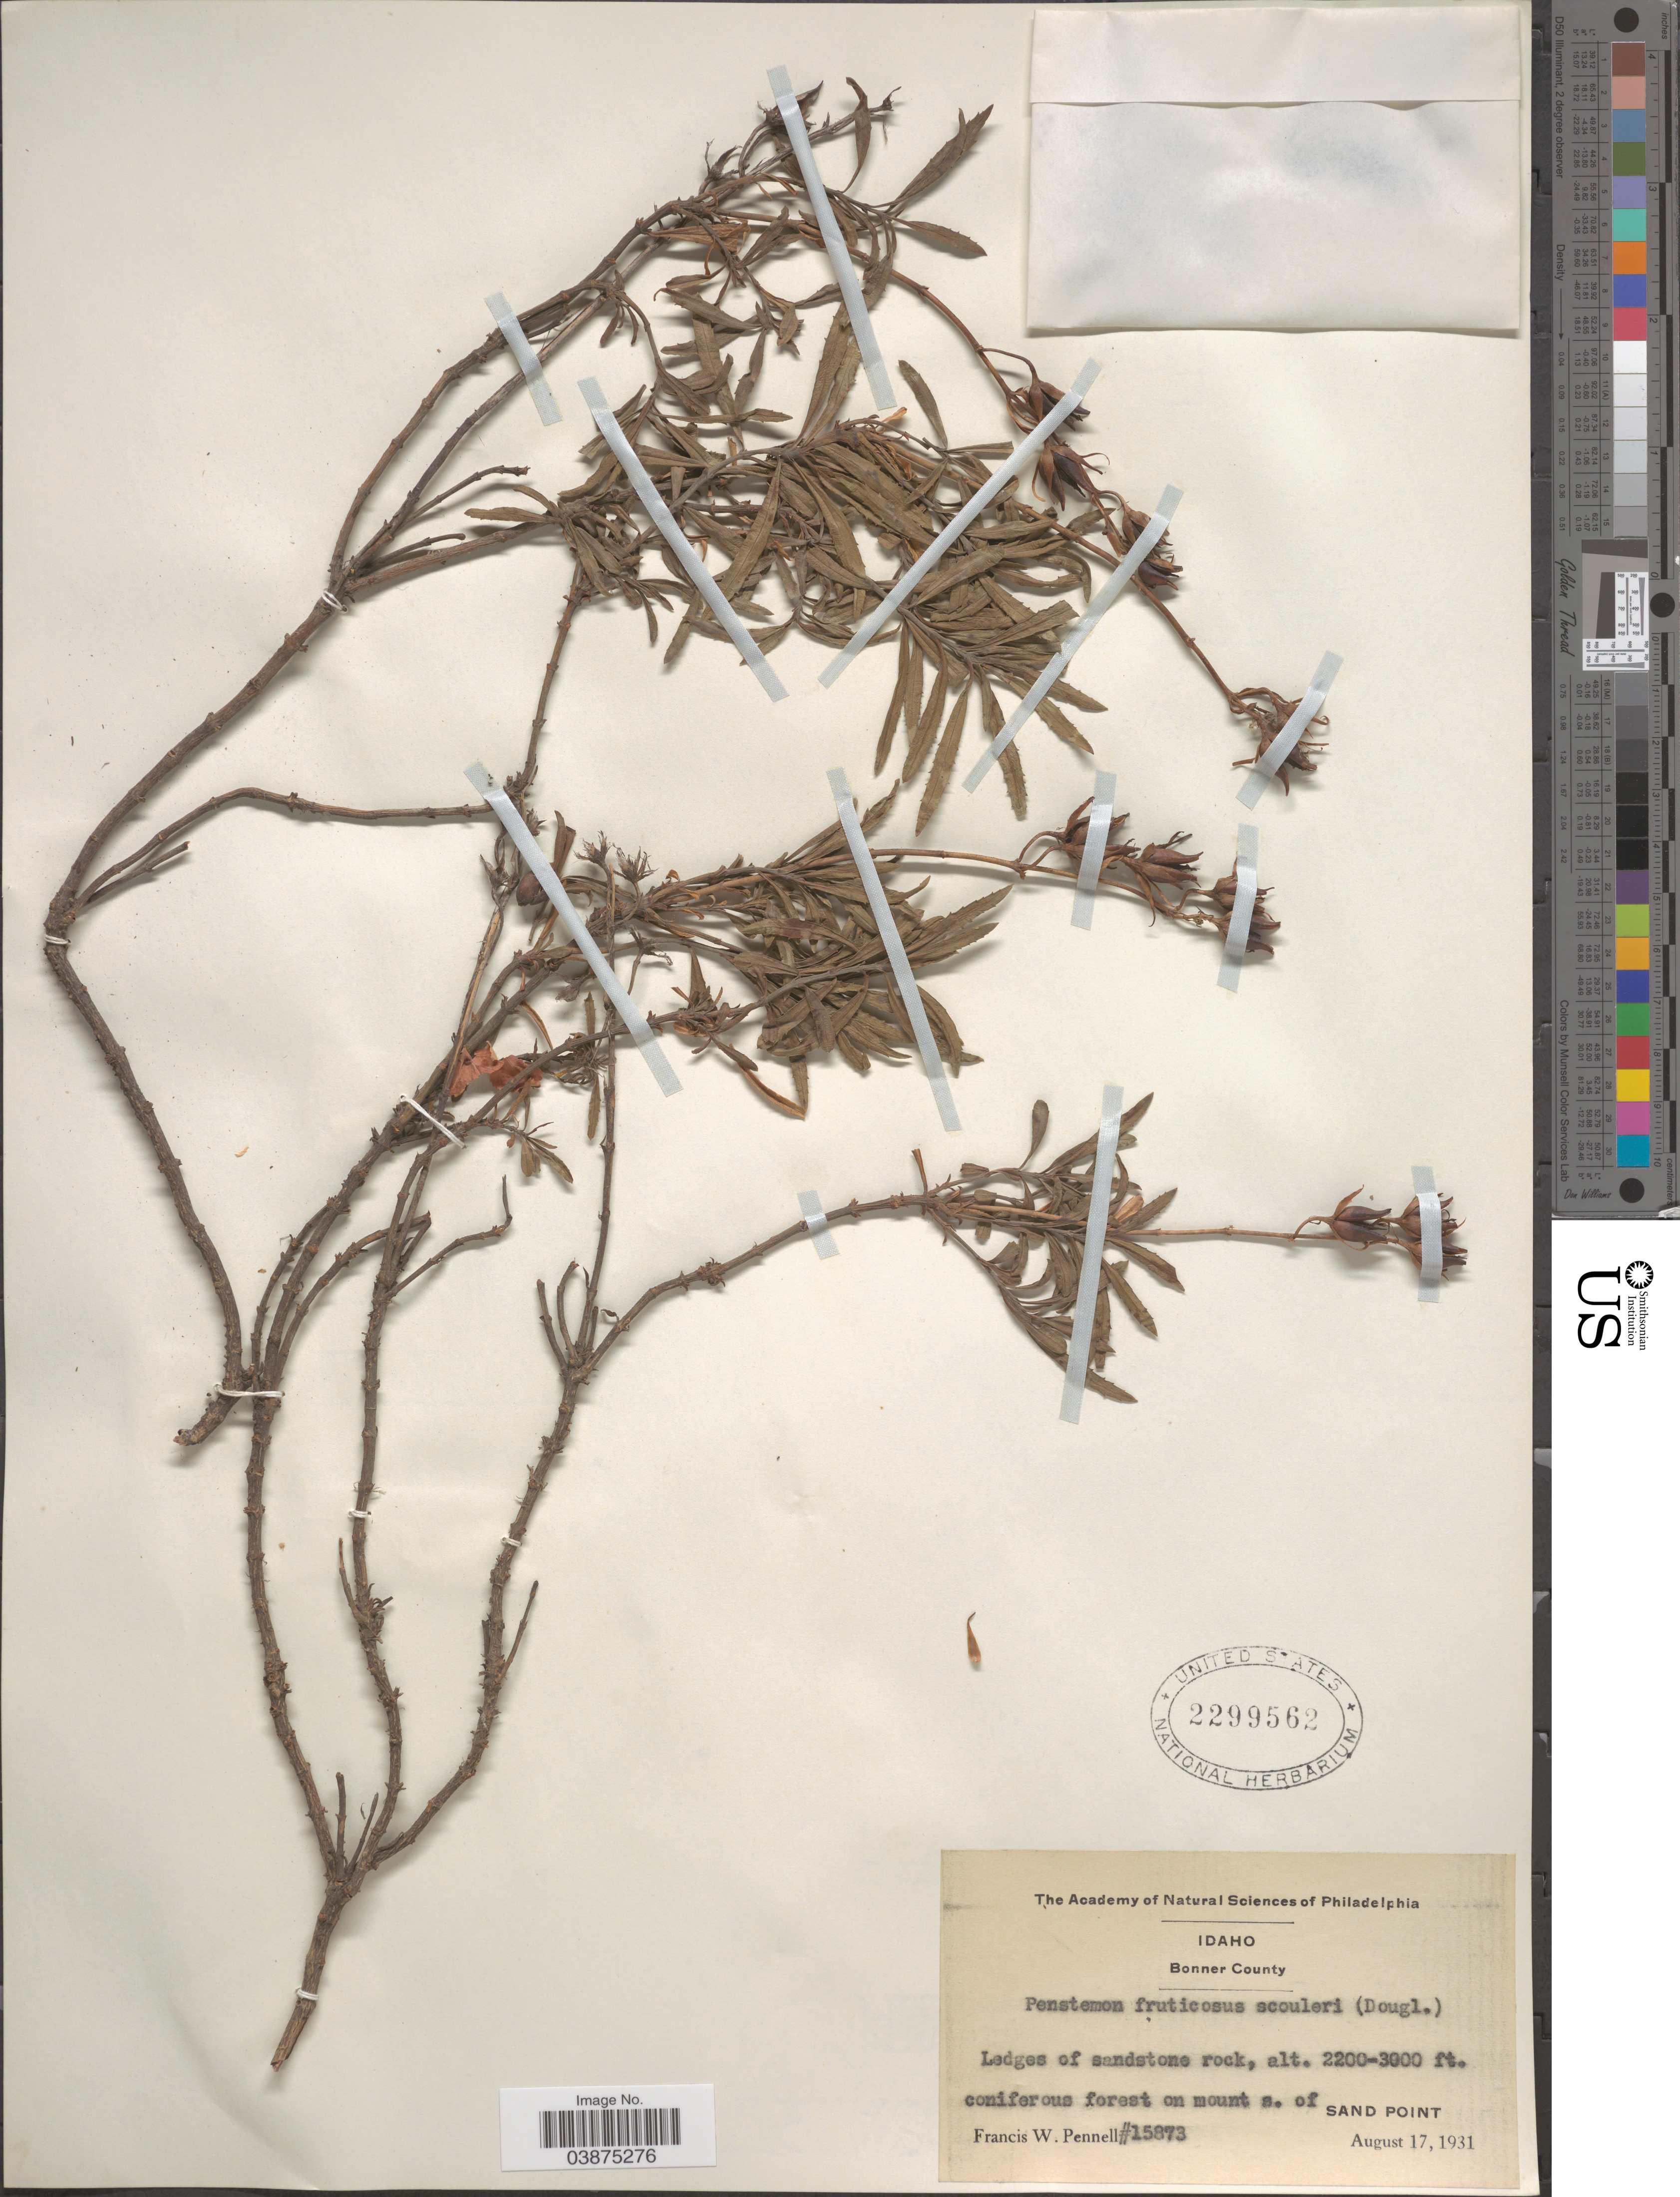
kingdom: Plantae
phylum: Tracheophyta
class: Magnoliopsida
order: Lamiales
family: Plantaginaceae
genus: Penstemon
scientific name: Penstemon fruticosus var. scouleri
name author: (Lindl.) Cronquist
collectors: F. W. Pennell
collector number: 15873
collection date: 1931-08-17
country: United States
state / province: Idaho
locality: Bonner County. On mount s. of Sand Point.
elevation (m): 671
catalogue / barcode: US 2299562